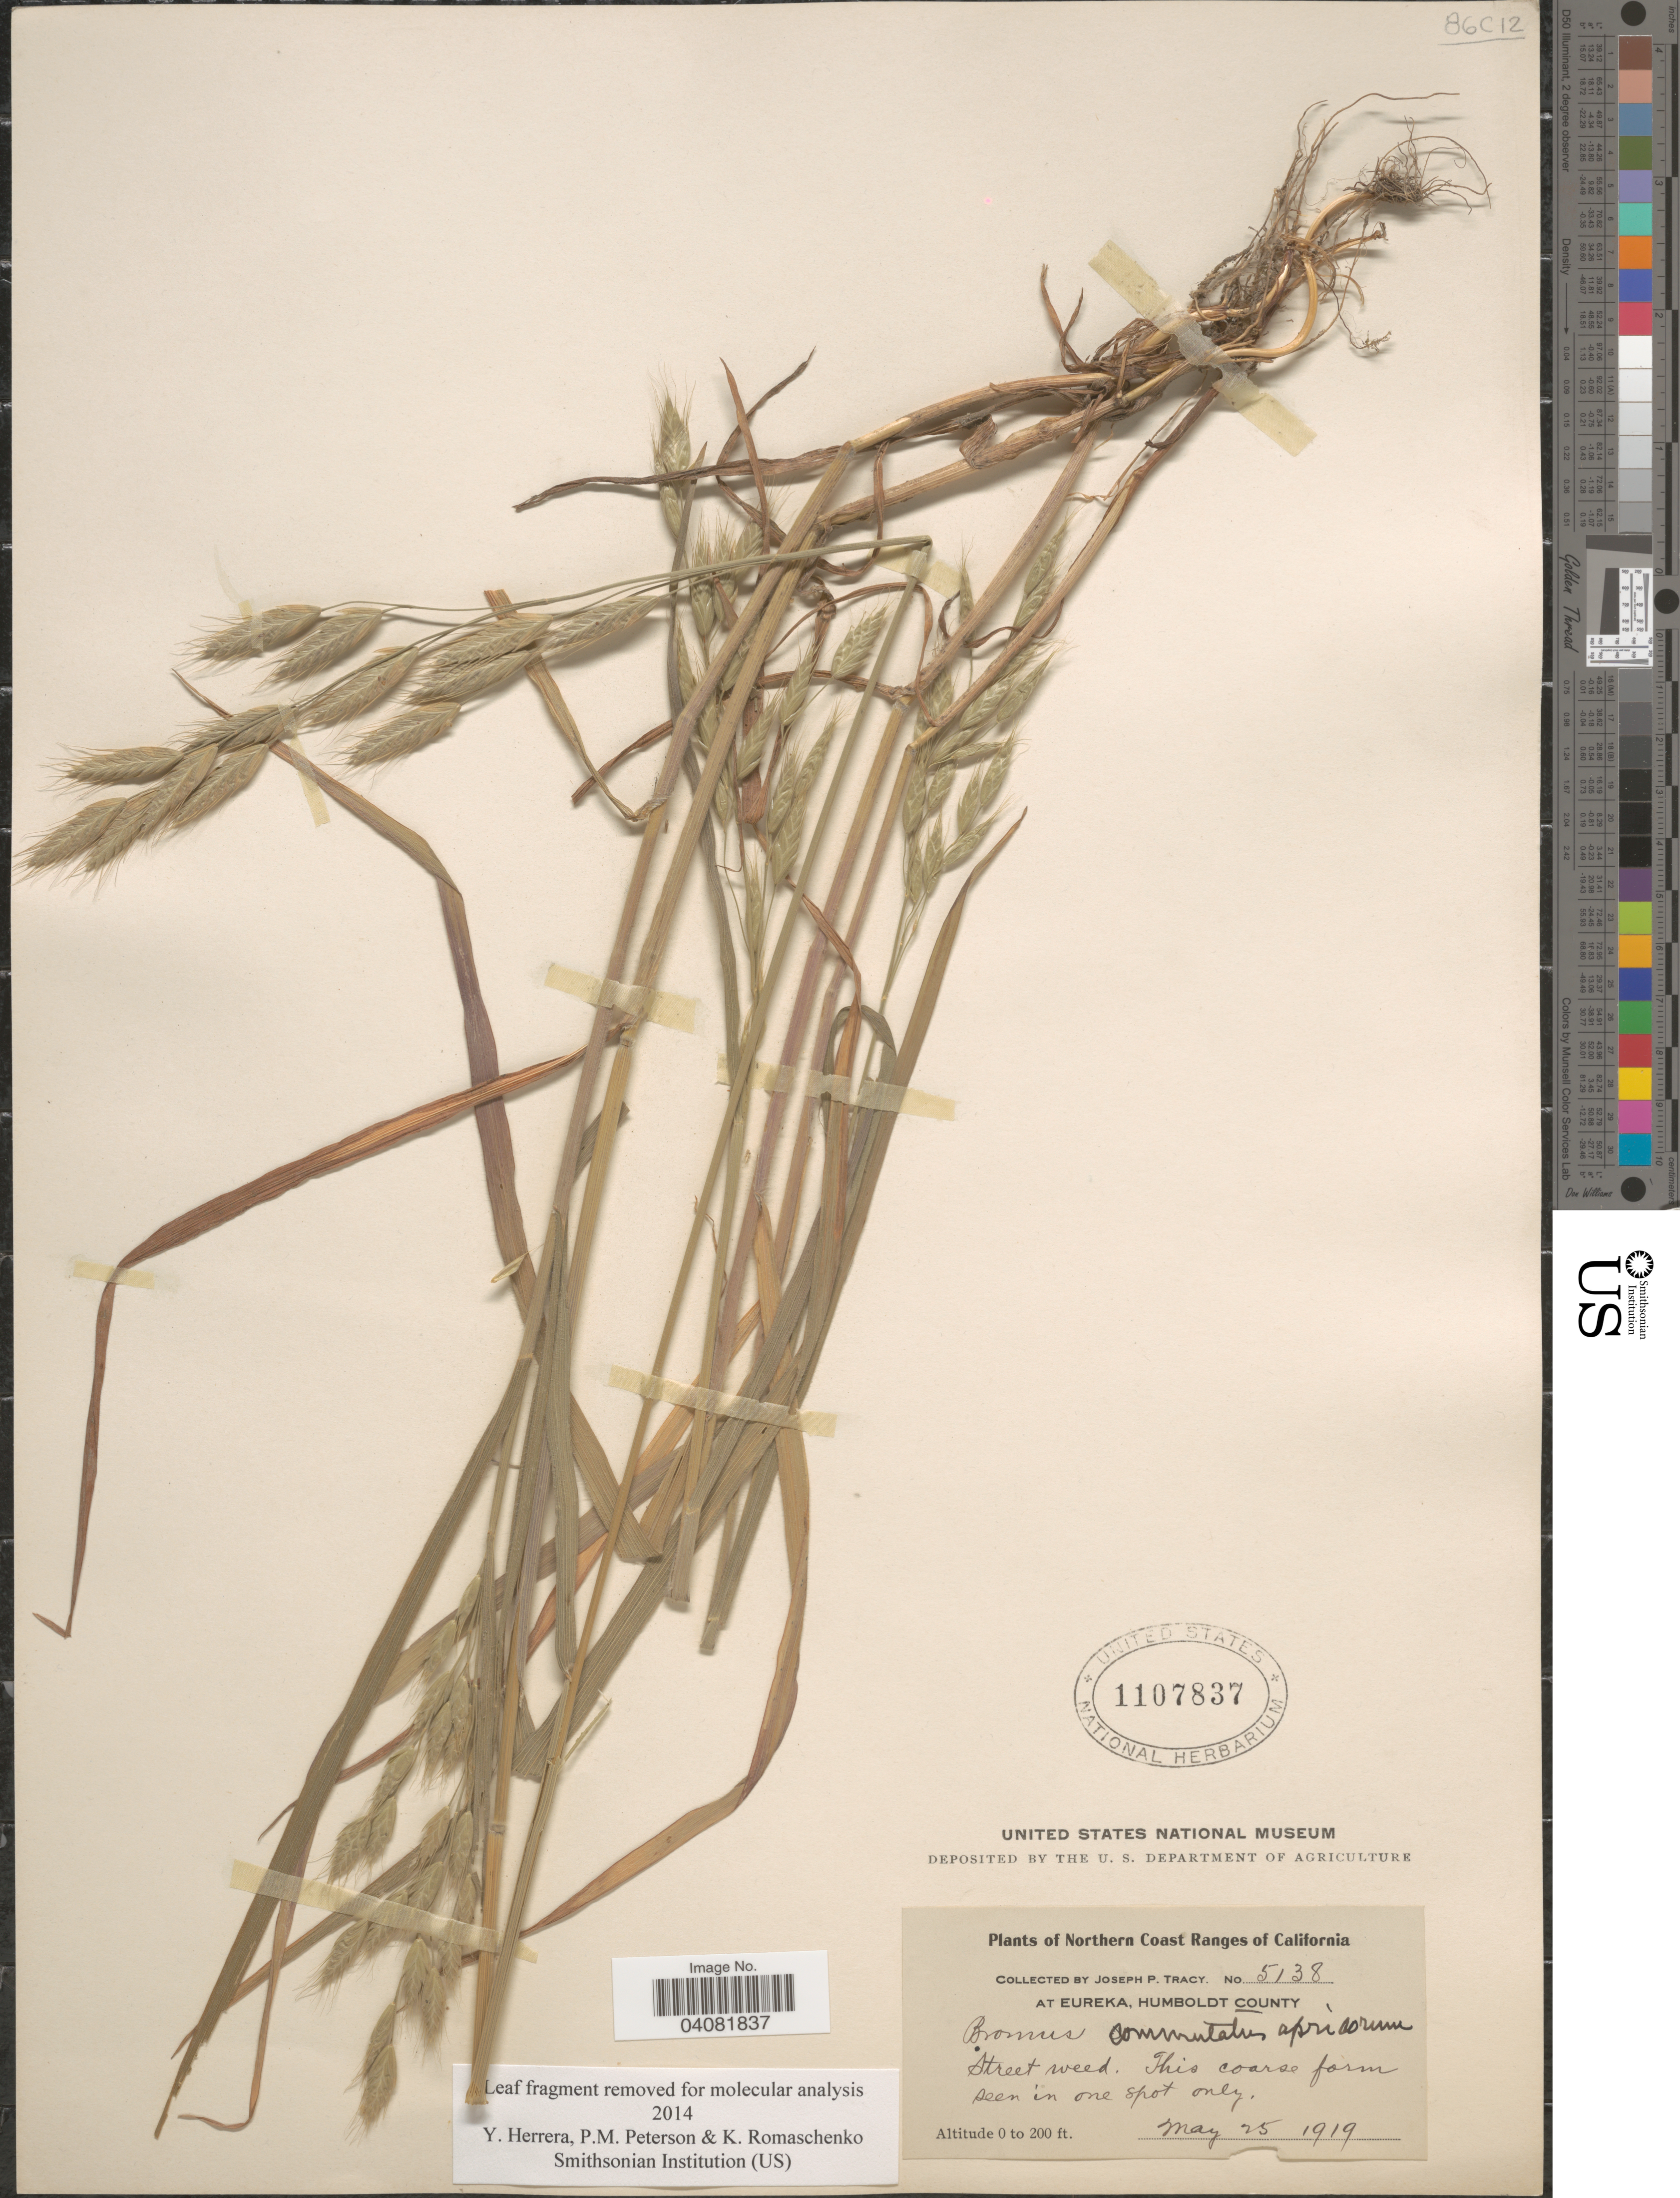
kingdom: Plantae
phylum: Tracheophyta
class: Liliopsida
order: Poales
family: Poaceae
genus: Bromus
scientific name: Bromus commutatus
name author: Schrad.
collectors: J. Tracy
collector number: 5138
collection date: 1919-05-25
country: United States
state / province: California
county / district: Humboldt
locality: Northern Coast Ranges of California. At Eureka, Humboldt County.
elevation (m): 0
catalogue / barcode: US 1107837